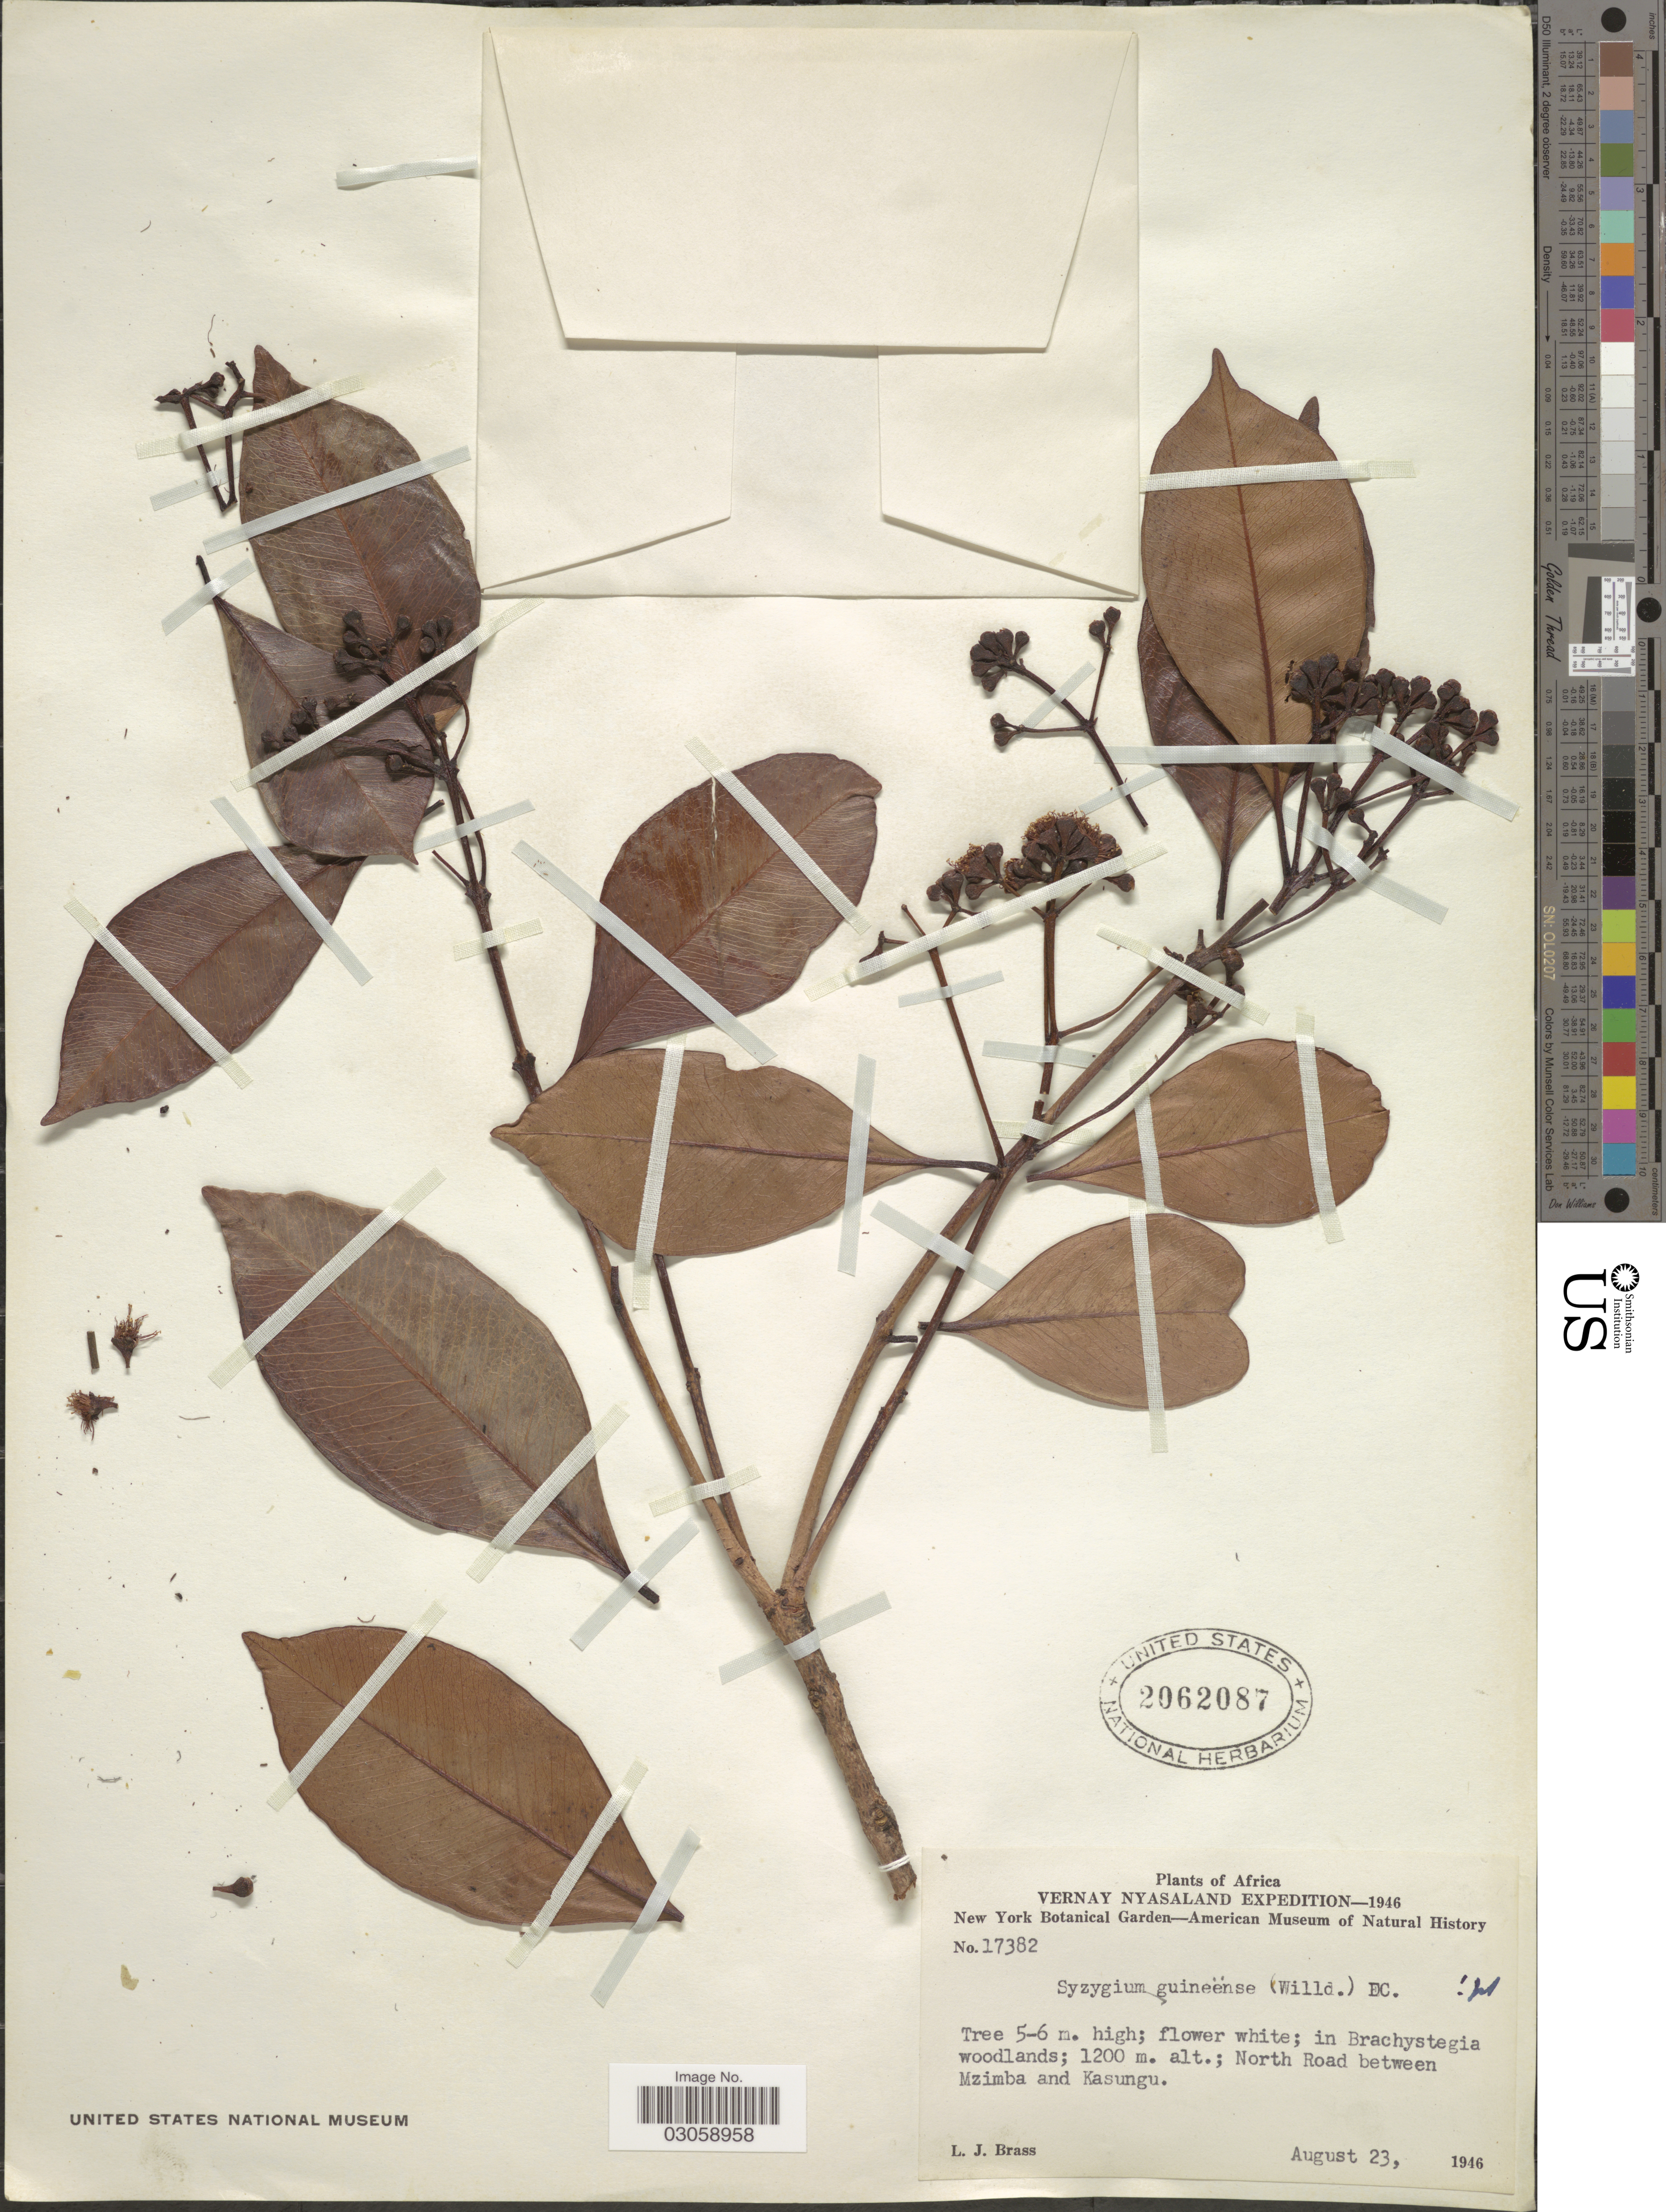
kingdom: Plantae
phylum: Tracheophyta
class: Magnoliopsida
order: Myrtales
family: Myrtaceae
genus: Syzygium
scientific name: Syzygium guineense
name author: (Willd.) DC.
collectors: L. J. Brass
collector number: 17382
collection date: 1946-08-23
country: Malawi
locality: Vernay Nyasaland, North Road between Mzimba and Kasungu.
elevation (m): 1200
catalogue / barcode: US 2062087